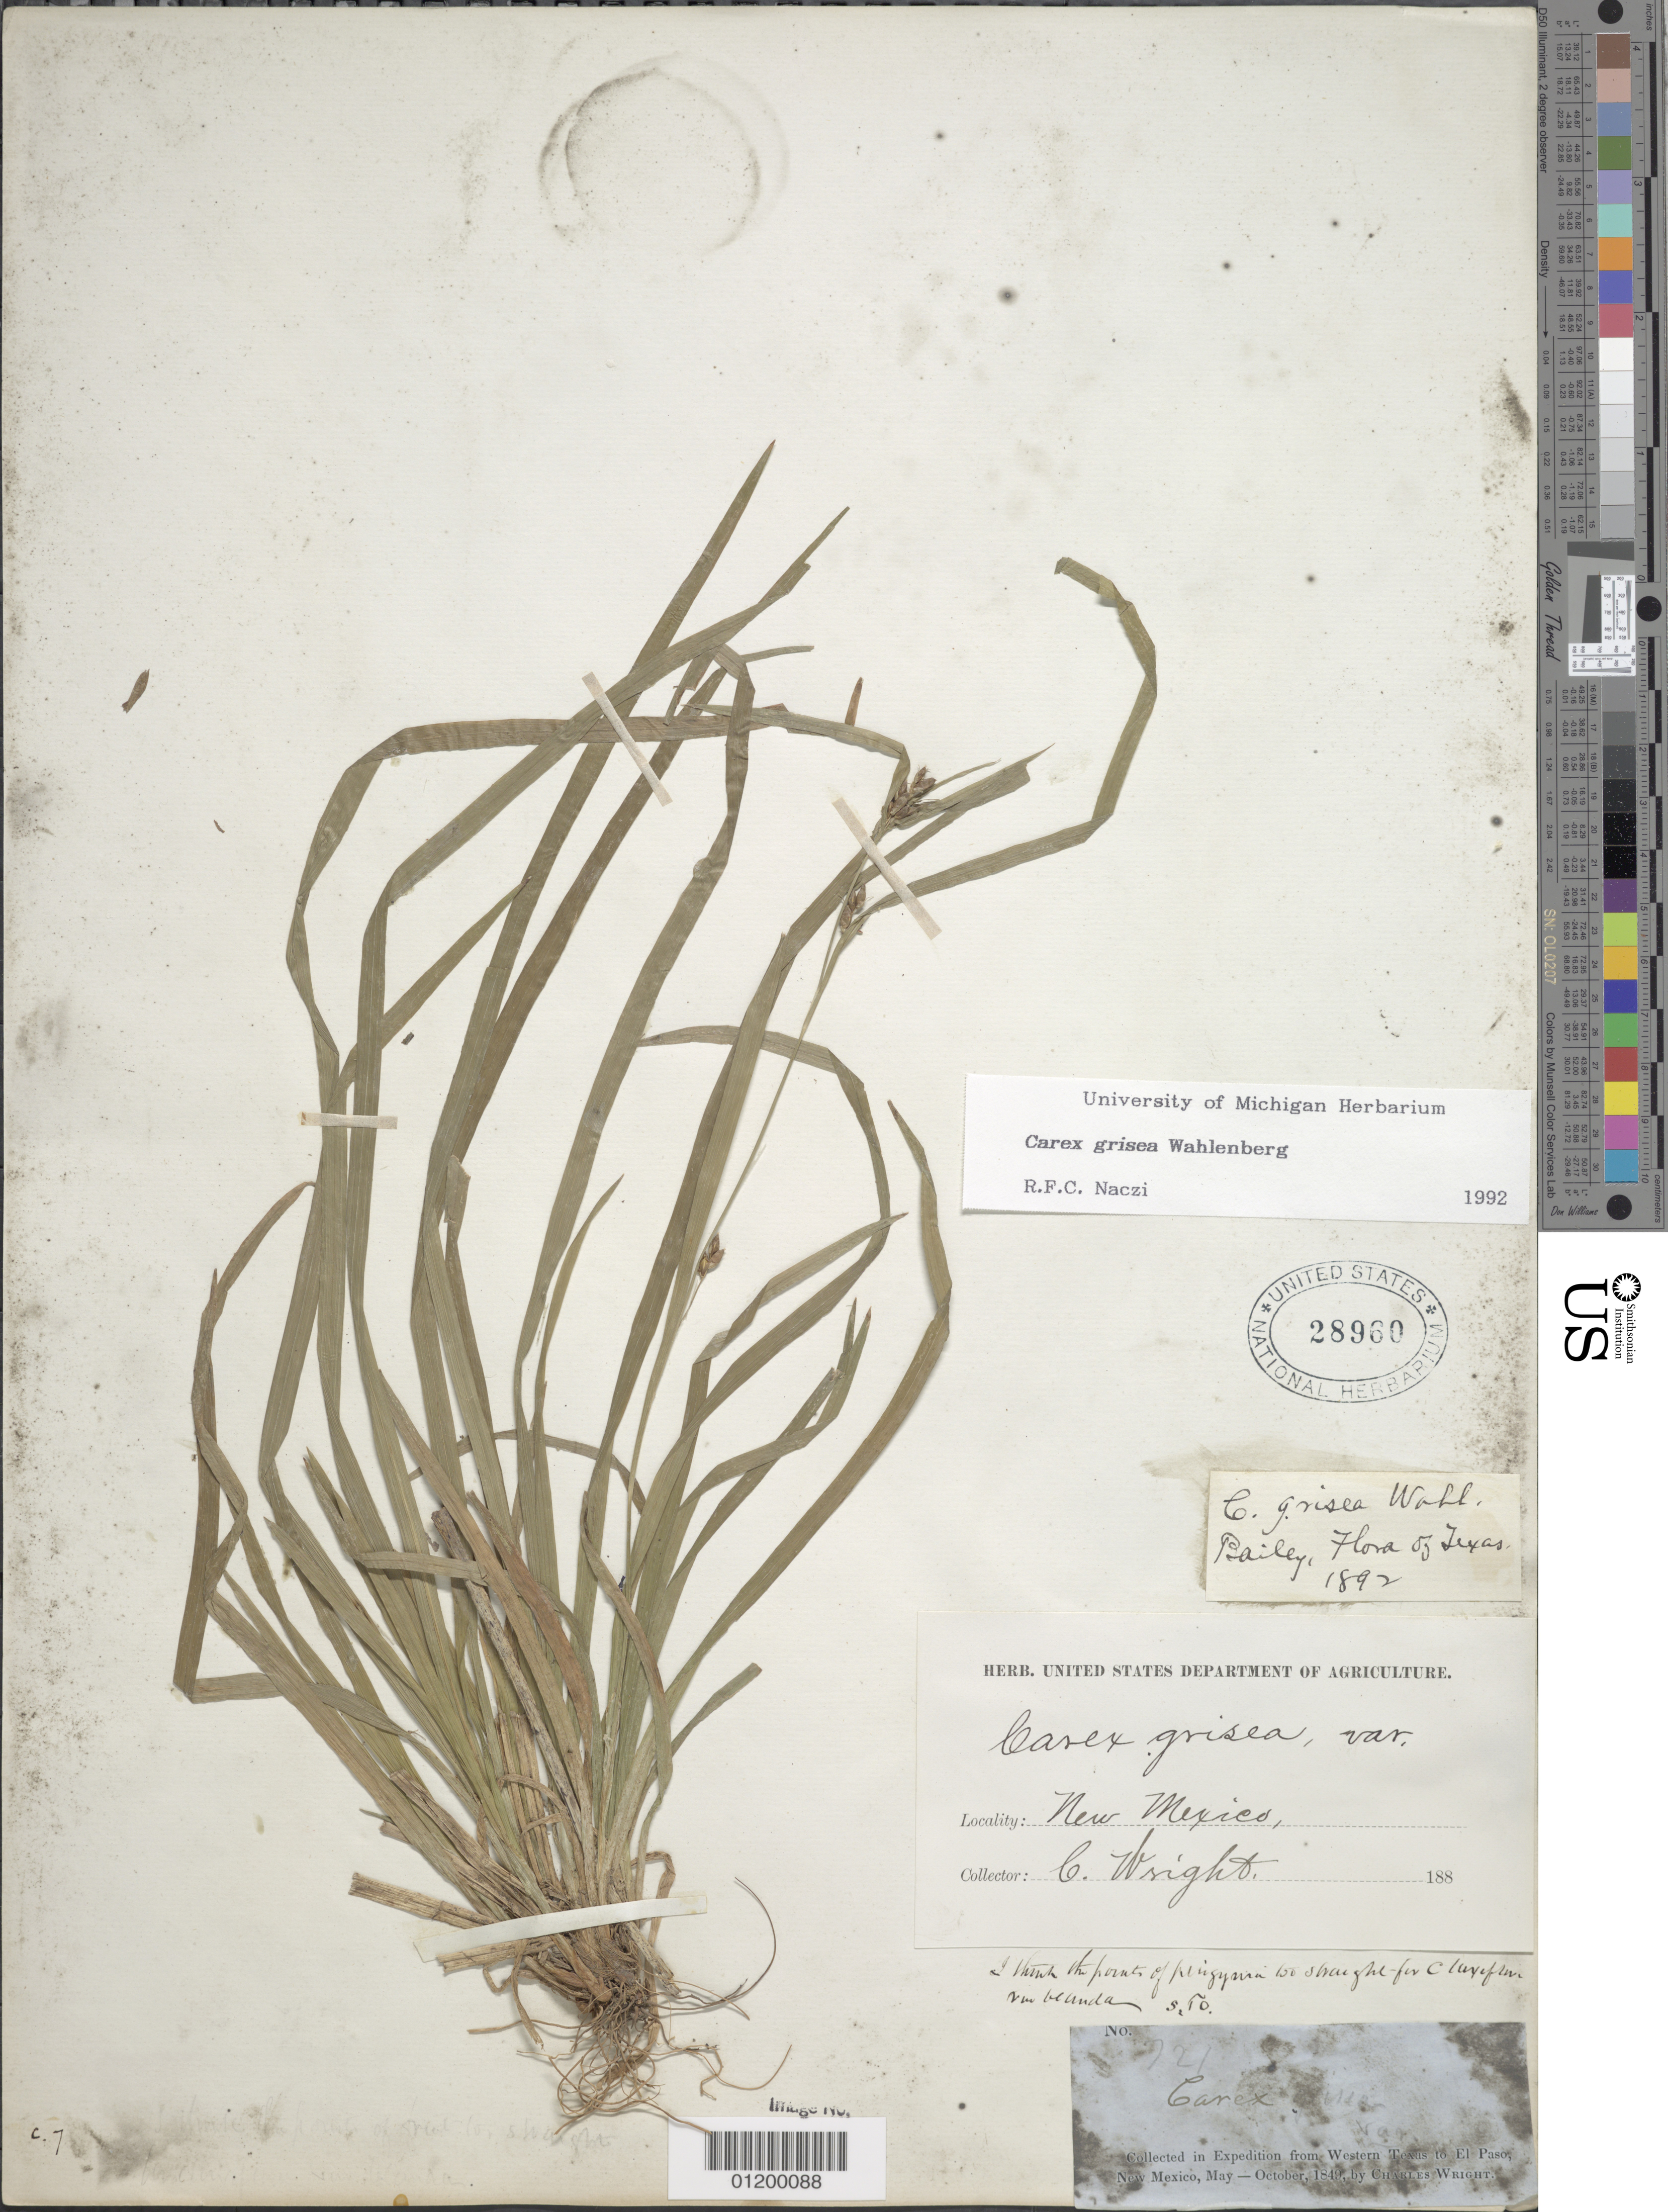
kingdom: Plantae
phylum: Tracheophyta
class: Liliopsida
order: Poales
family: Cyperaceae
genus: Carex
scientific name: Carex grisea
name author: Wahlenb.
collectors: C. Wright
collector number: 921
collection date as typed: May 1849 to -- Oct 1849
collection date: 1849-05/1849-10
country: United States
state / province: New Mexico / Texas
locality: W Texas to El Paso, New Mexico.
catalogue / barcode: US 28960